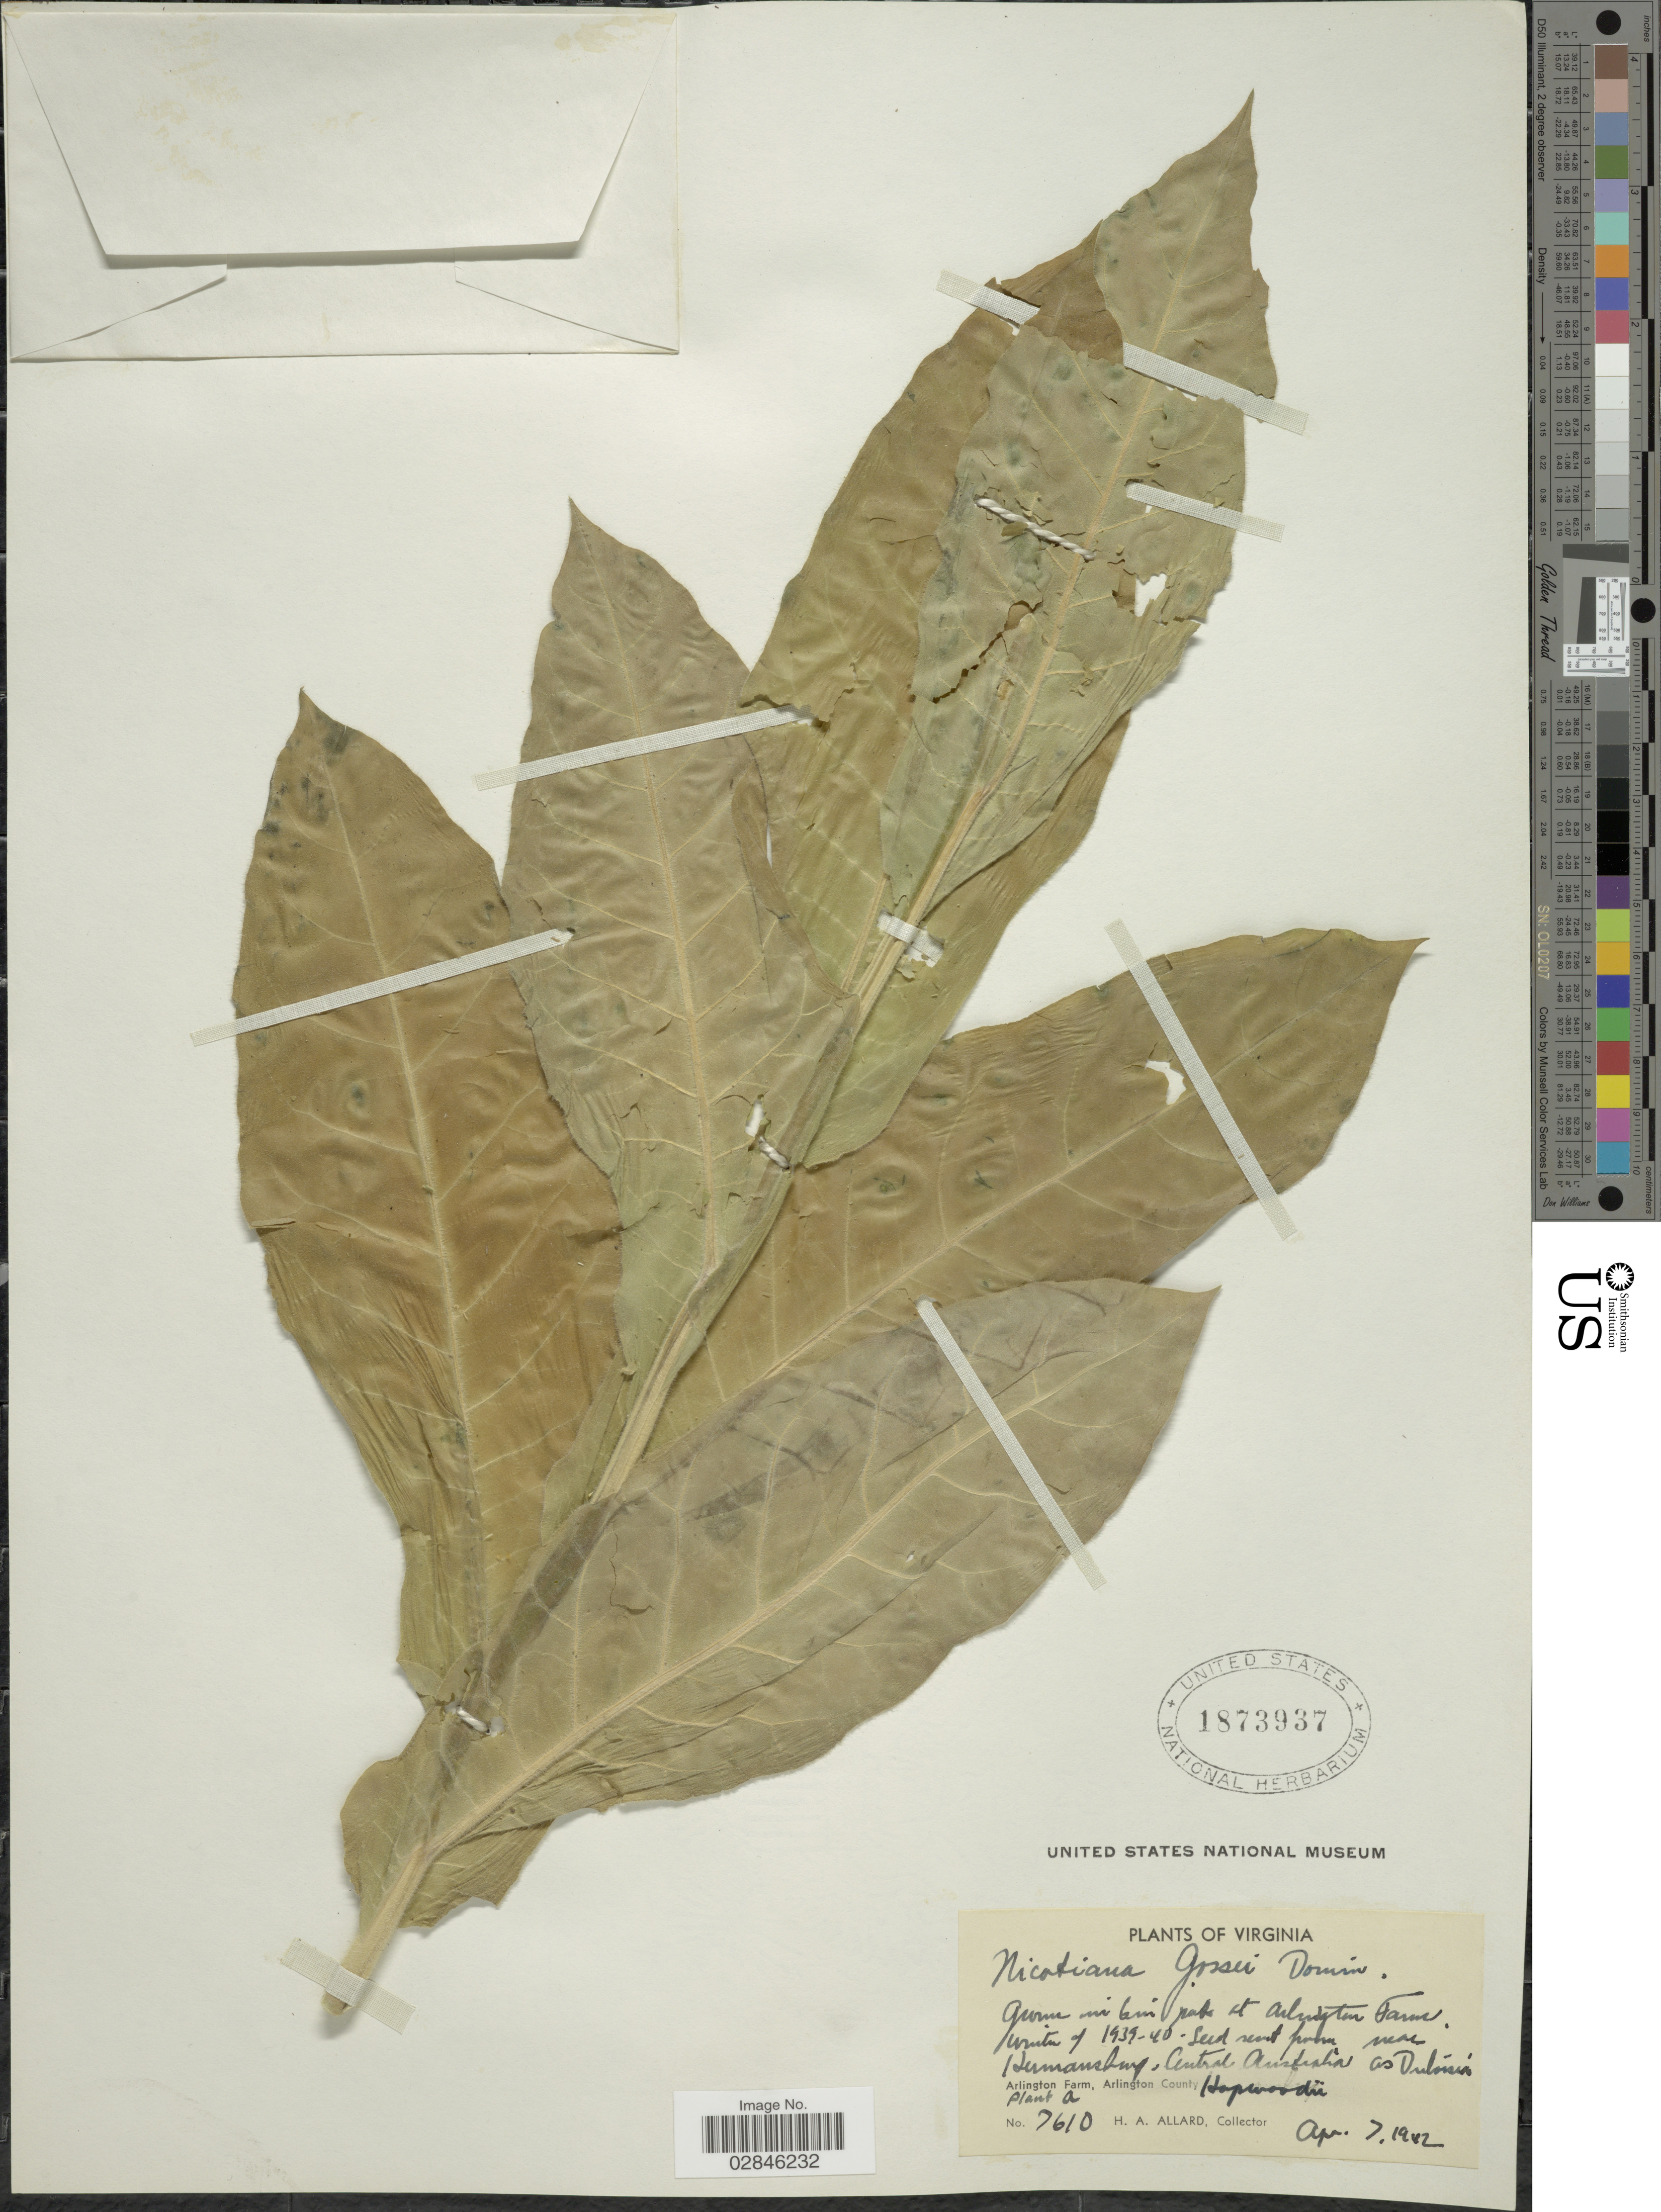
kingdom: Plantae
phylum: Tracheophyta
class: Magnoliopsida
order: Solanales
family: Solanaceae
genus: Nicotiana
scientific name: Nicotiana gossei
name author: Domin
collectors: H. A. Allard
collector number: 7610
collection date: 1942-04-07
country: United States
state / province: Virginia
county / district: Arlington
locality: Arlington Farm, Arlington County.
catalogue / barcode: US 1873937